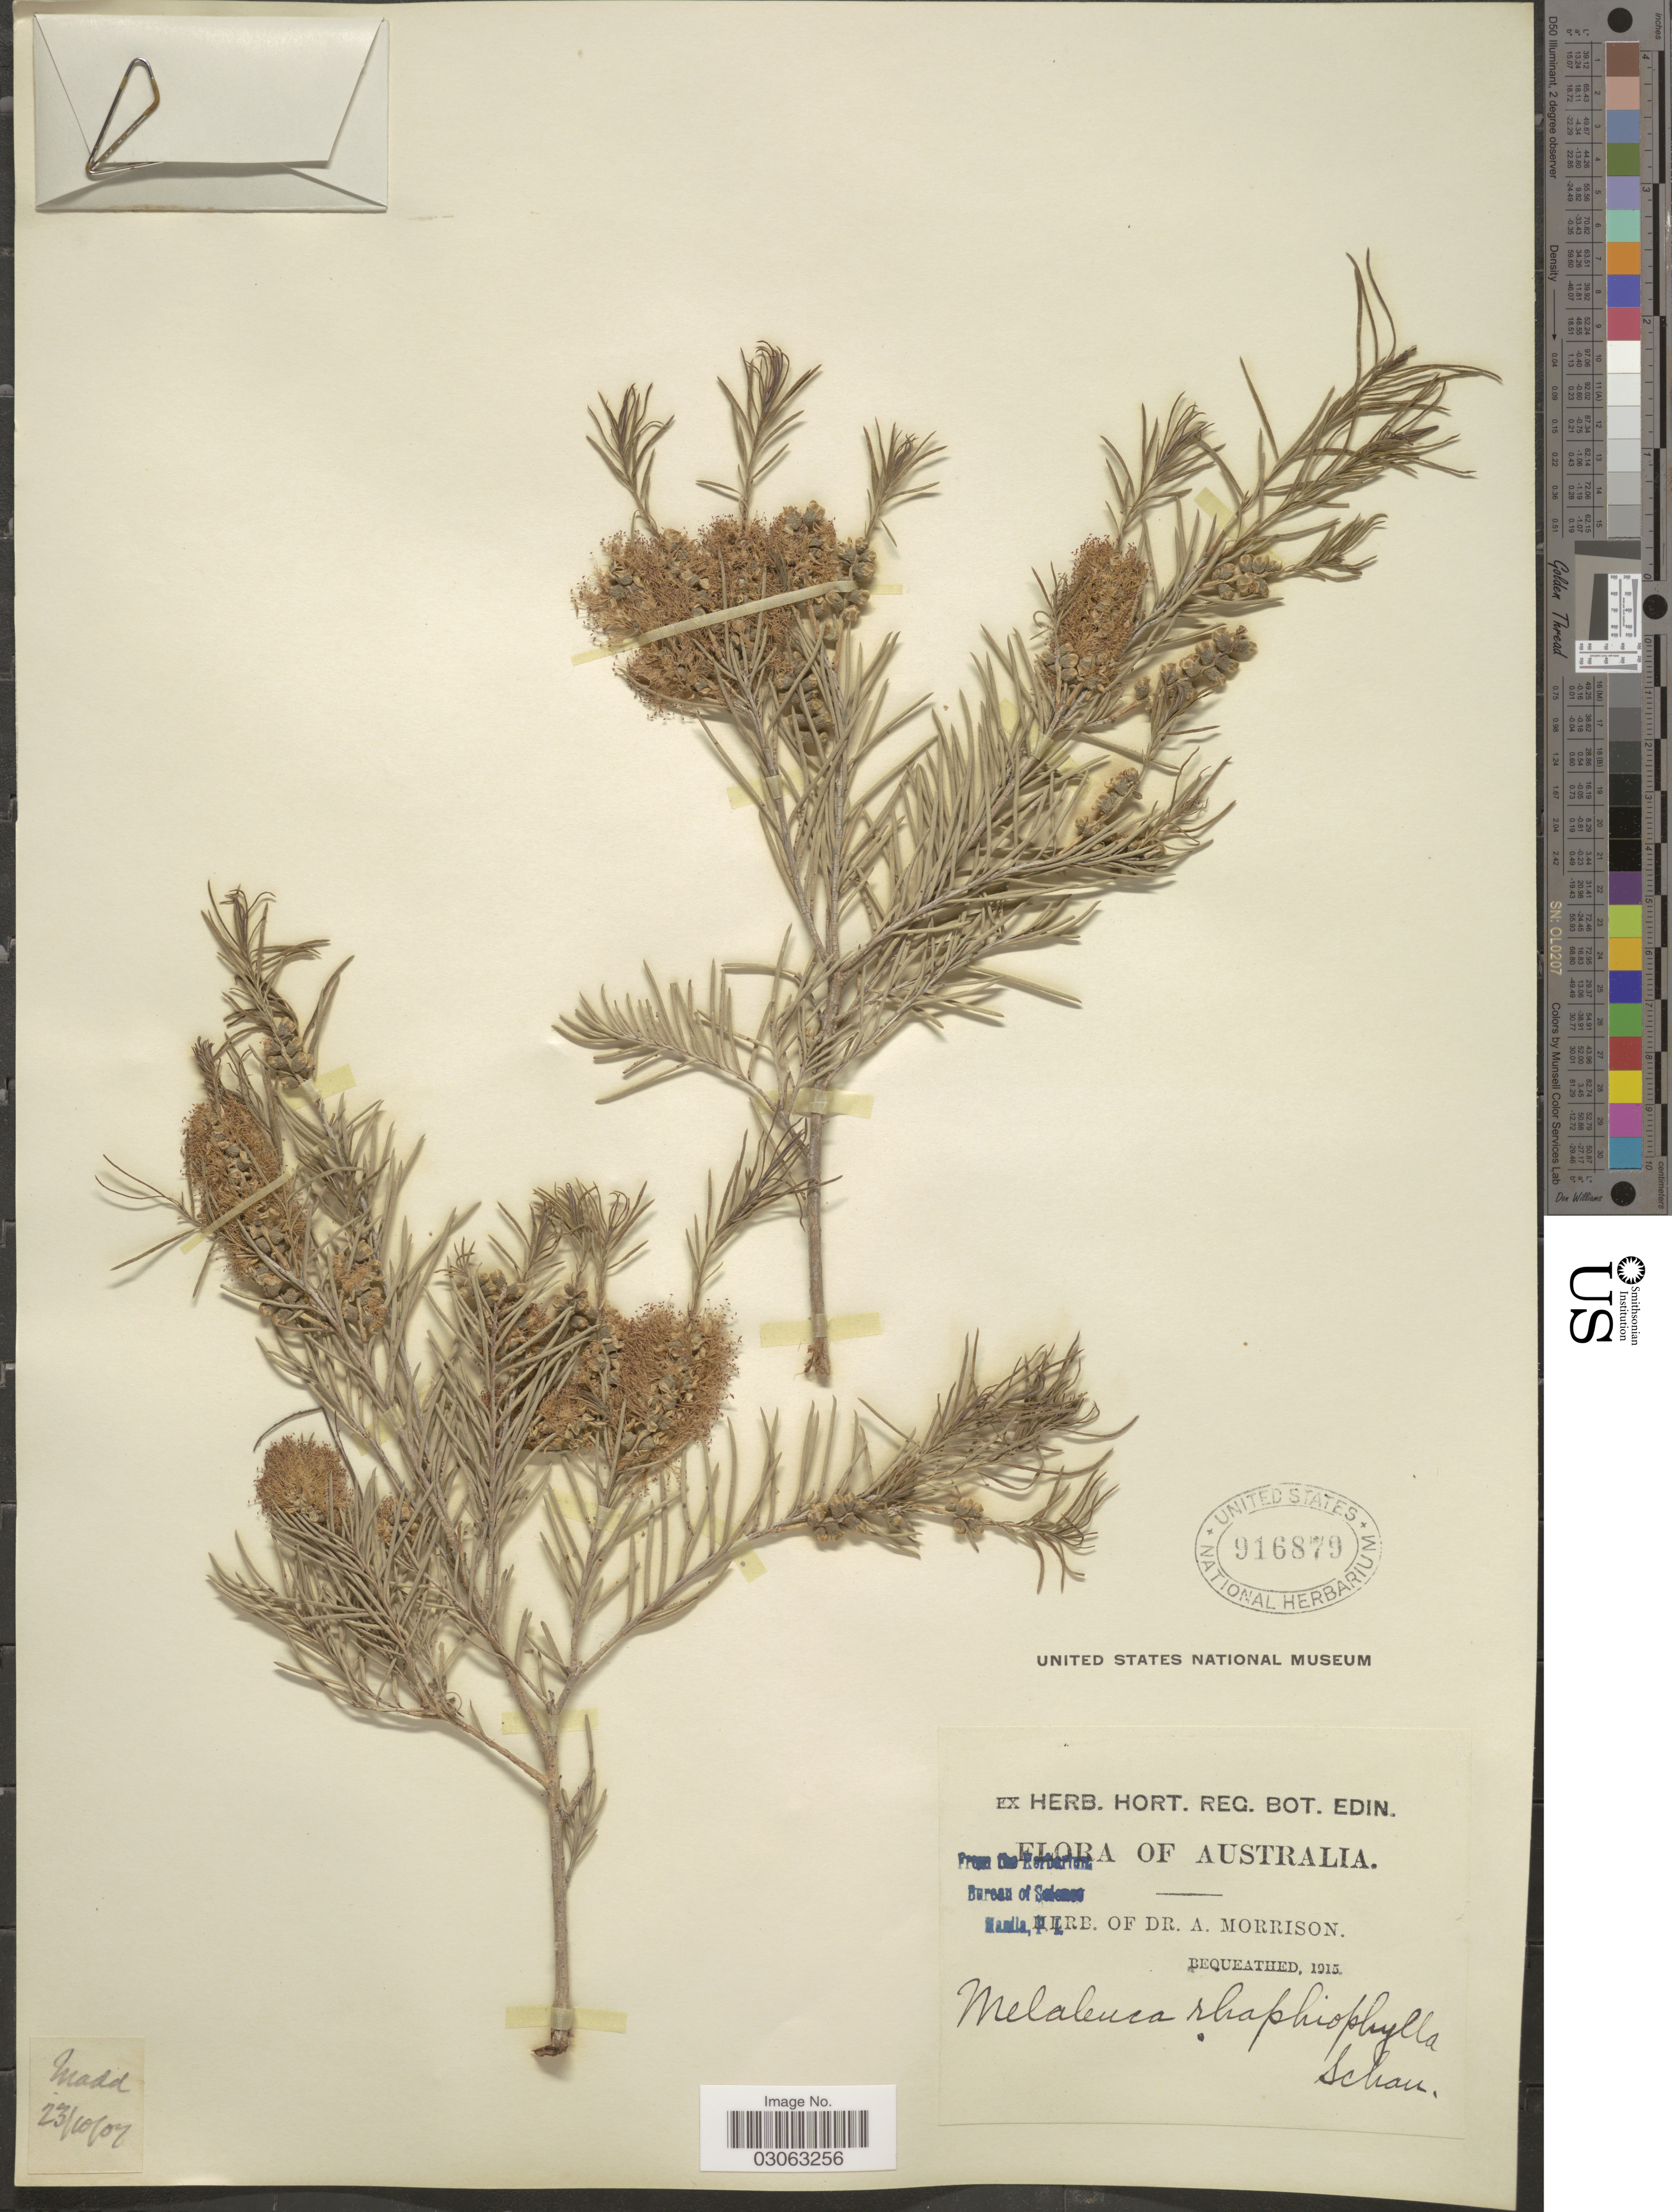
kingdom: Plantae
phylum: Tracheophyta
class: Magnoliopsida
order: Myrtales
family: Myrtaceae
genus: Melaleuca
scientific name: Melaleuca rhaphiophylla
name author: Schauer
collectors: ex herb. Dr. A. Morrison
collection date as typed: Transcribed d/m/y: 23/10/7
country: Australia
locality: Madd.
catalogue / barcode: US 916879